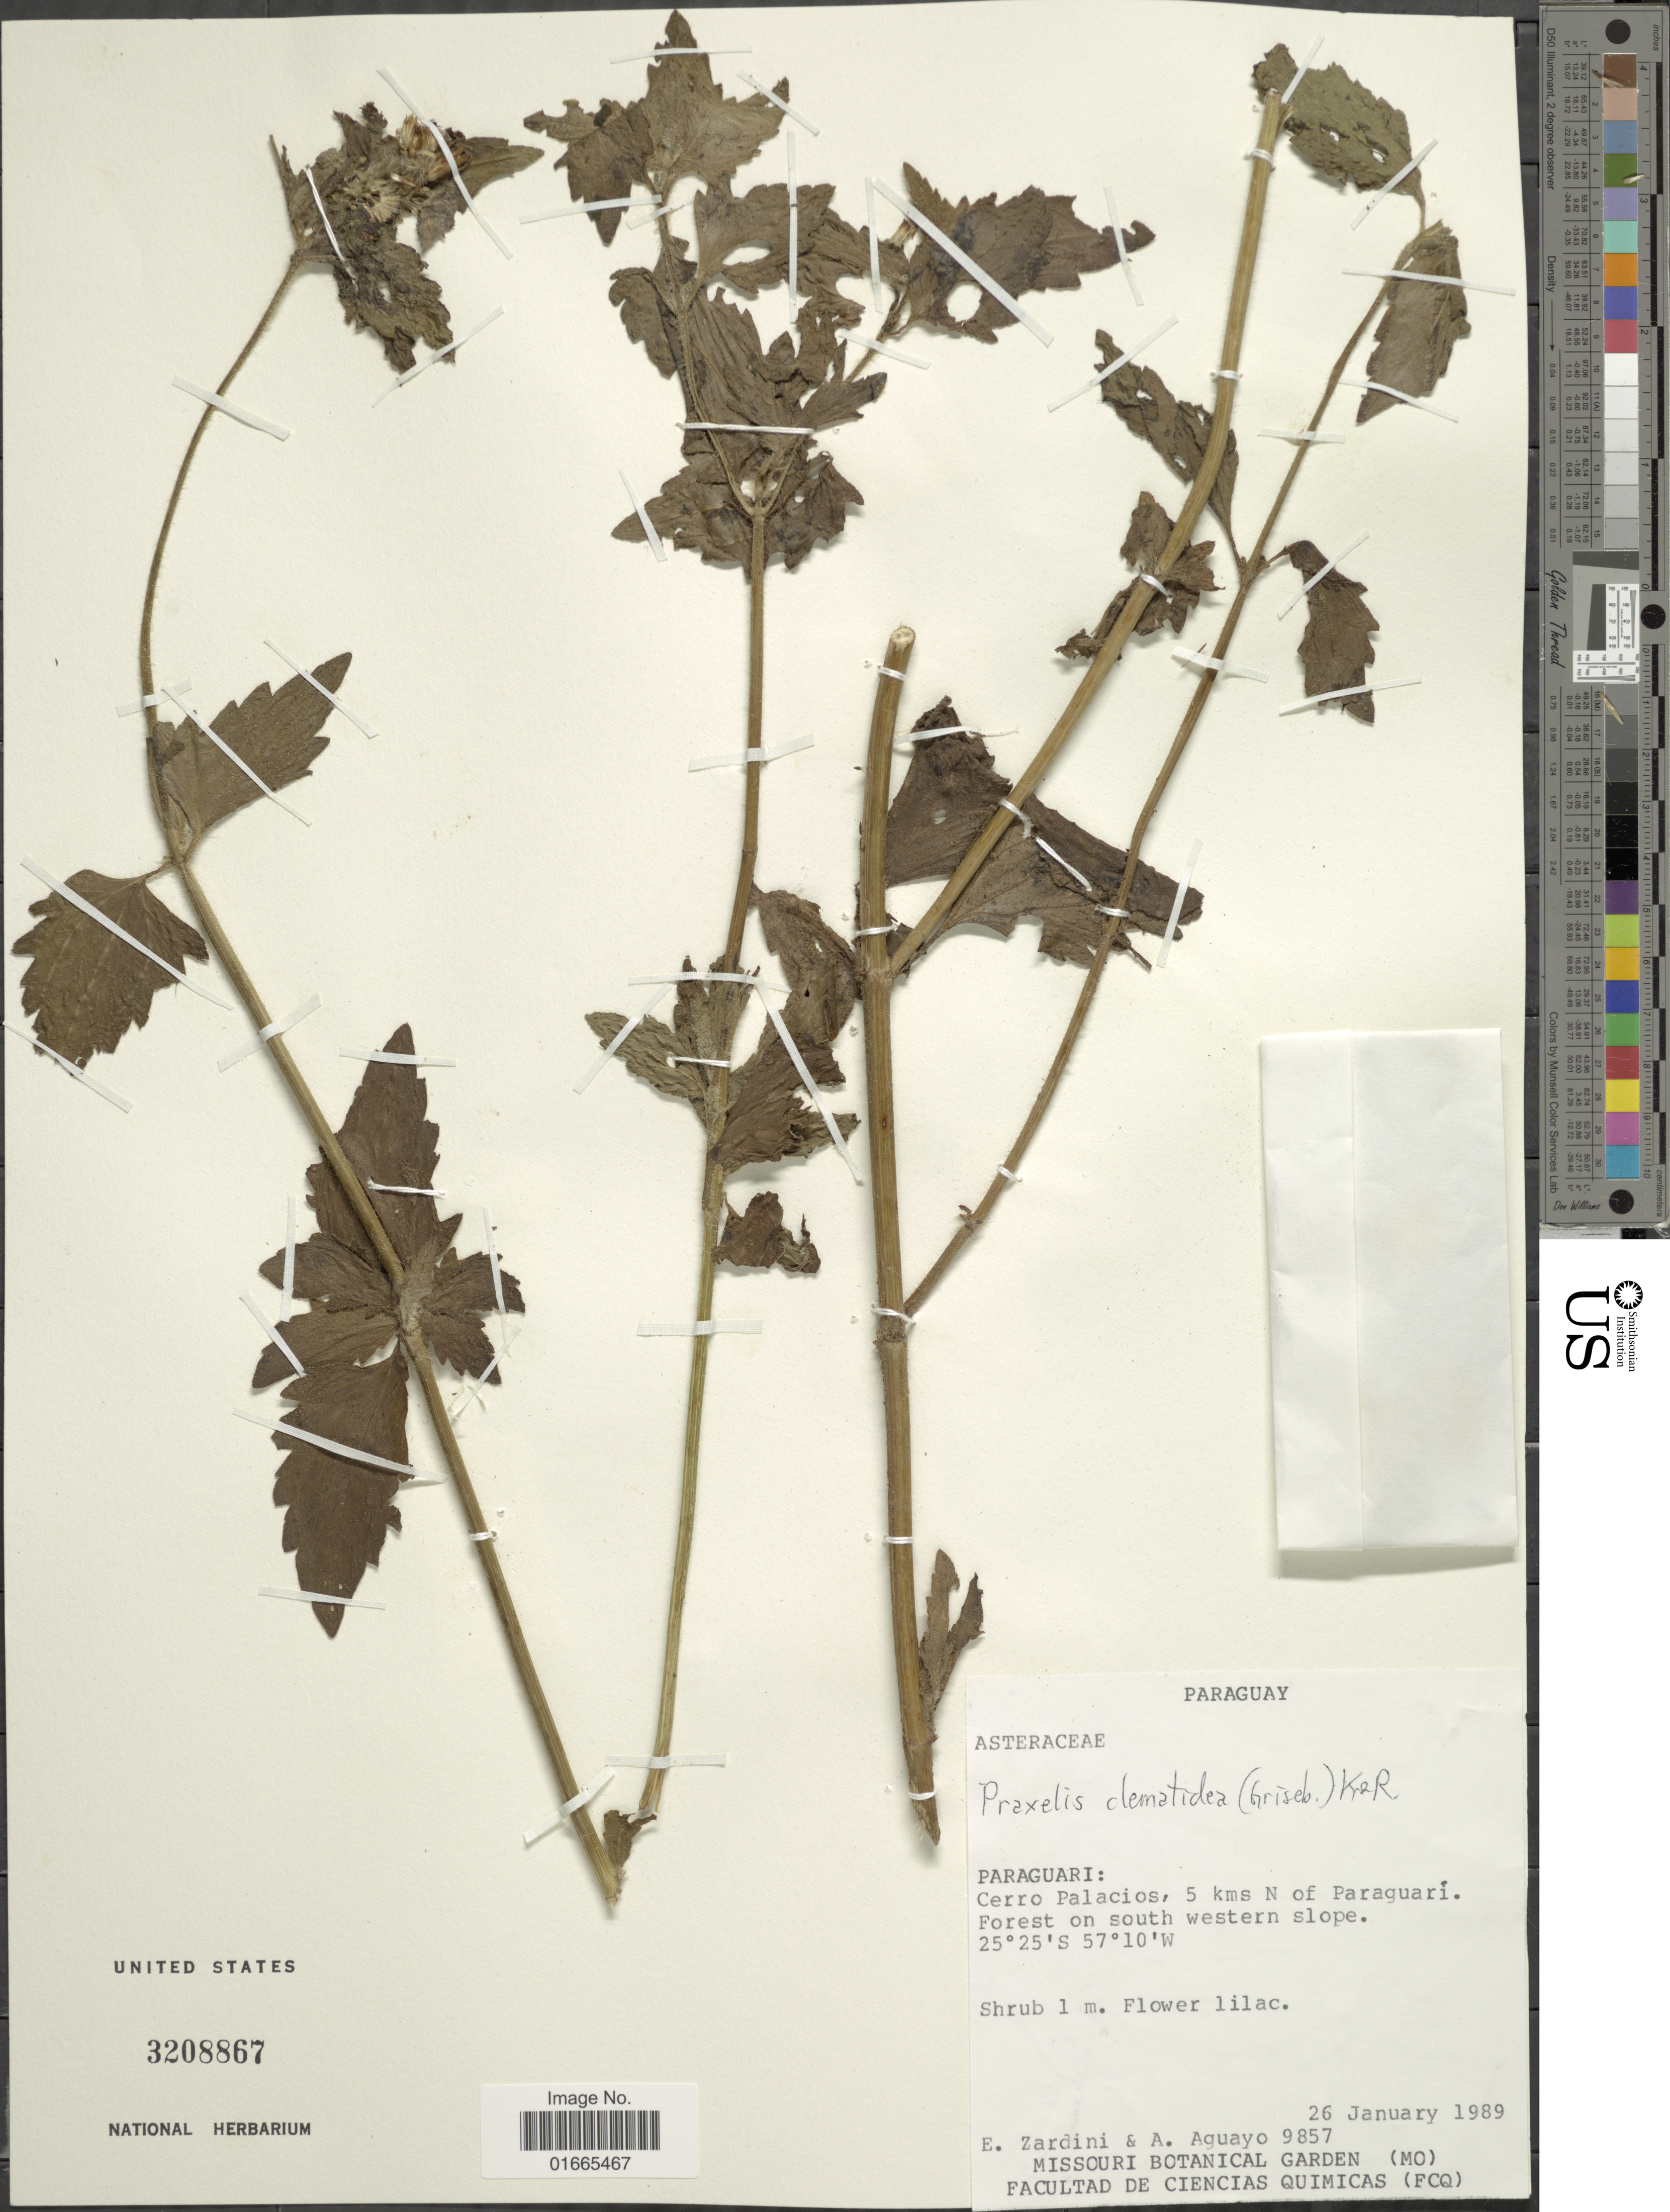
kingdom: Plantae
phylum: Tracheophyta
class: Magnoliopsida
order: Asterales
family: Asteraceae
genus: Praxelis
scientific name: Praxelis clematidea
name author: (Griseb.) R.M. King & H. Rob.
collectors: E. M. Zardini & A. Aguayo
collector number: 9857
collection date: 1989-01-26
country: Paraguay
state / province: Paraguari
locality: Cerro Palacios, 5 kms N of Paraguarí. Forest on south western slope.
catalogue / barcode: US 3208867